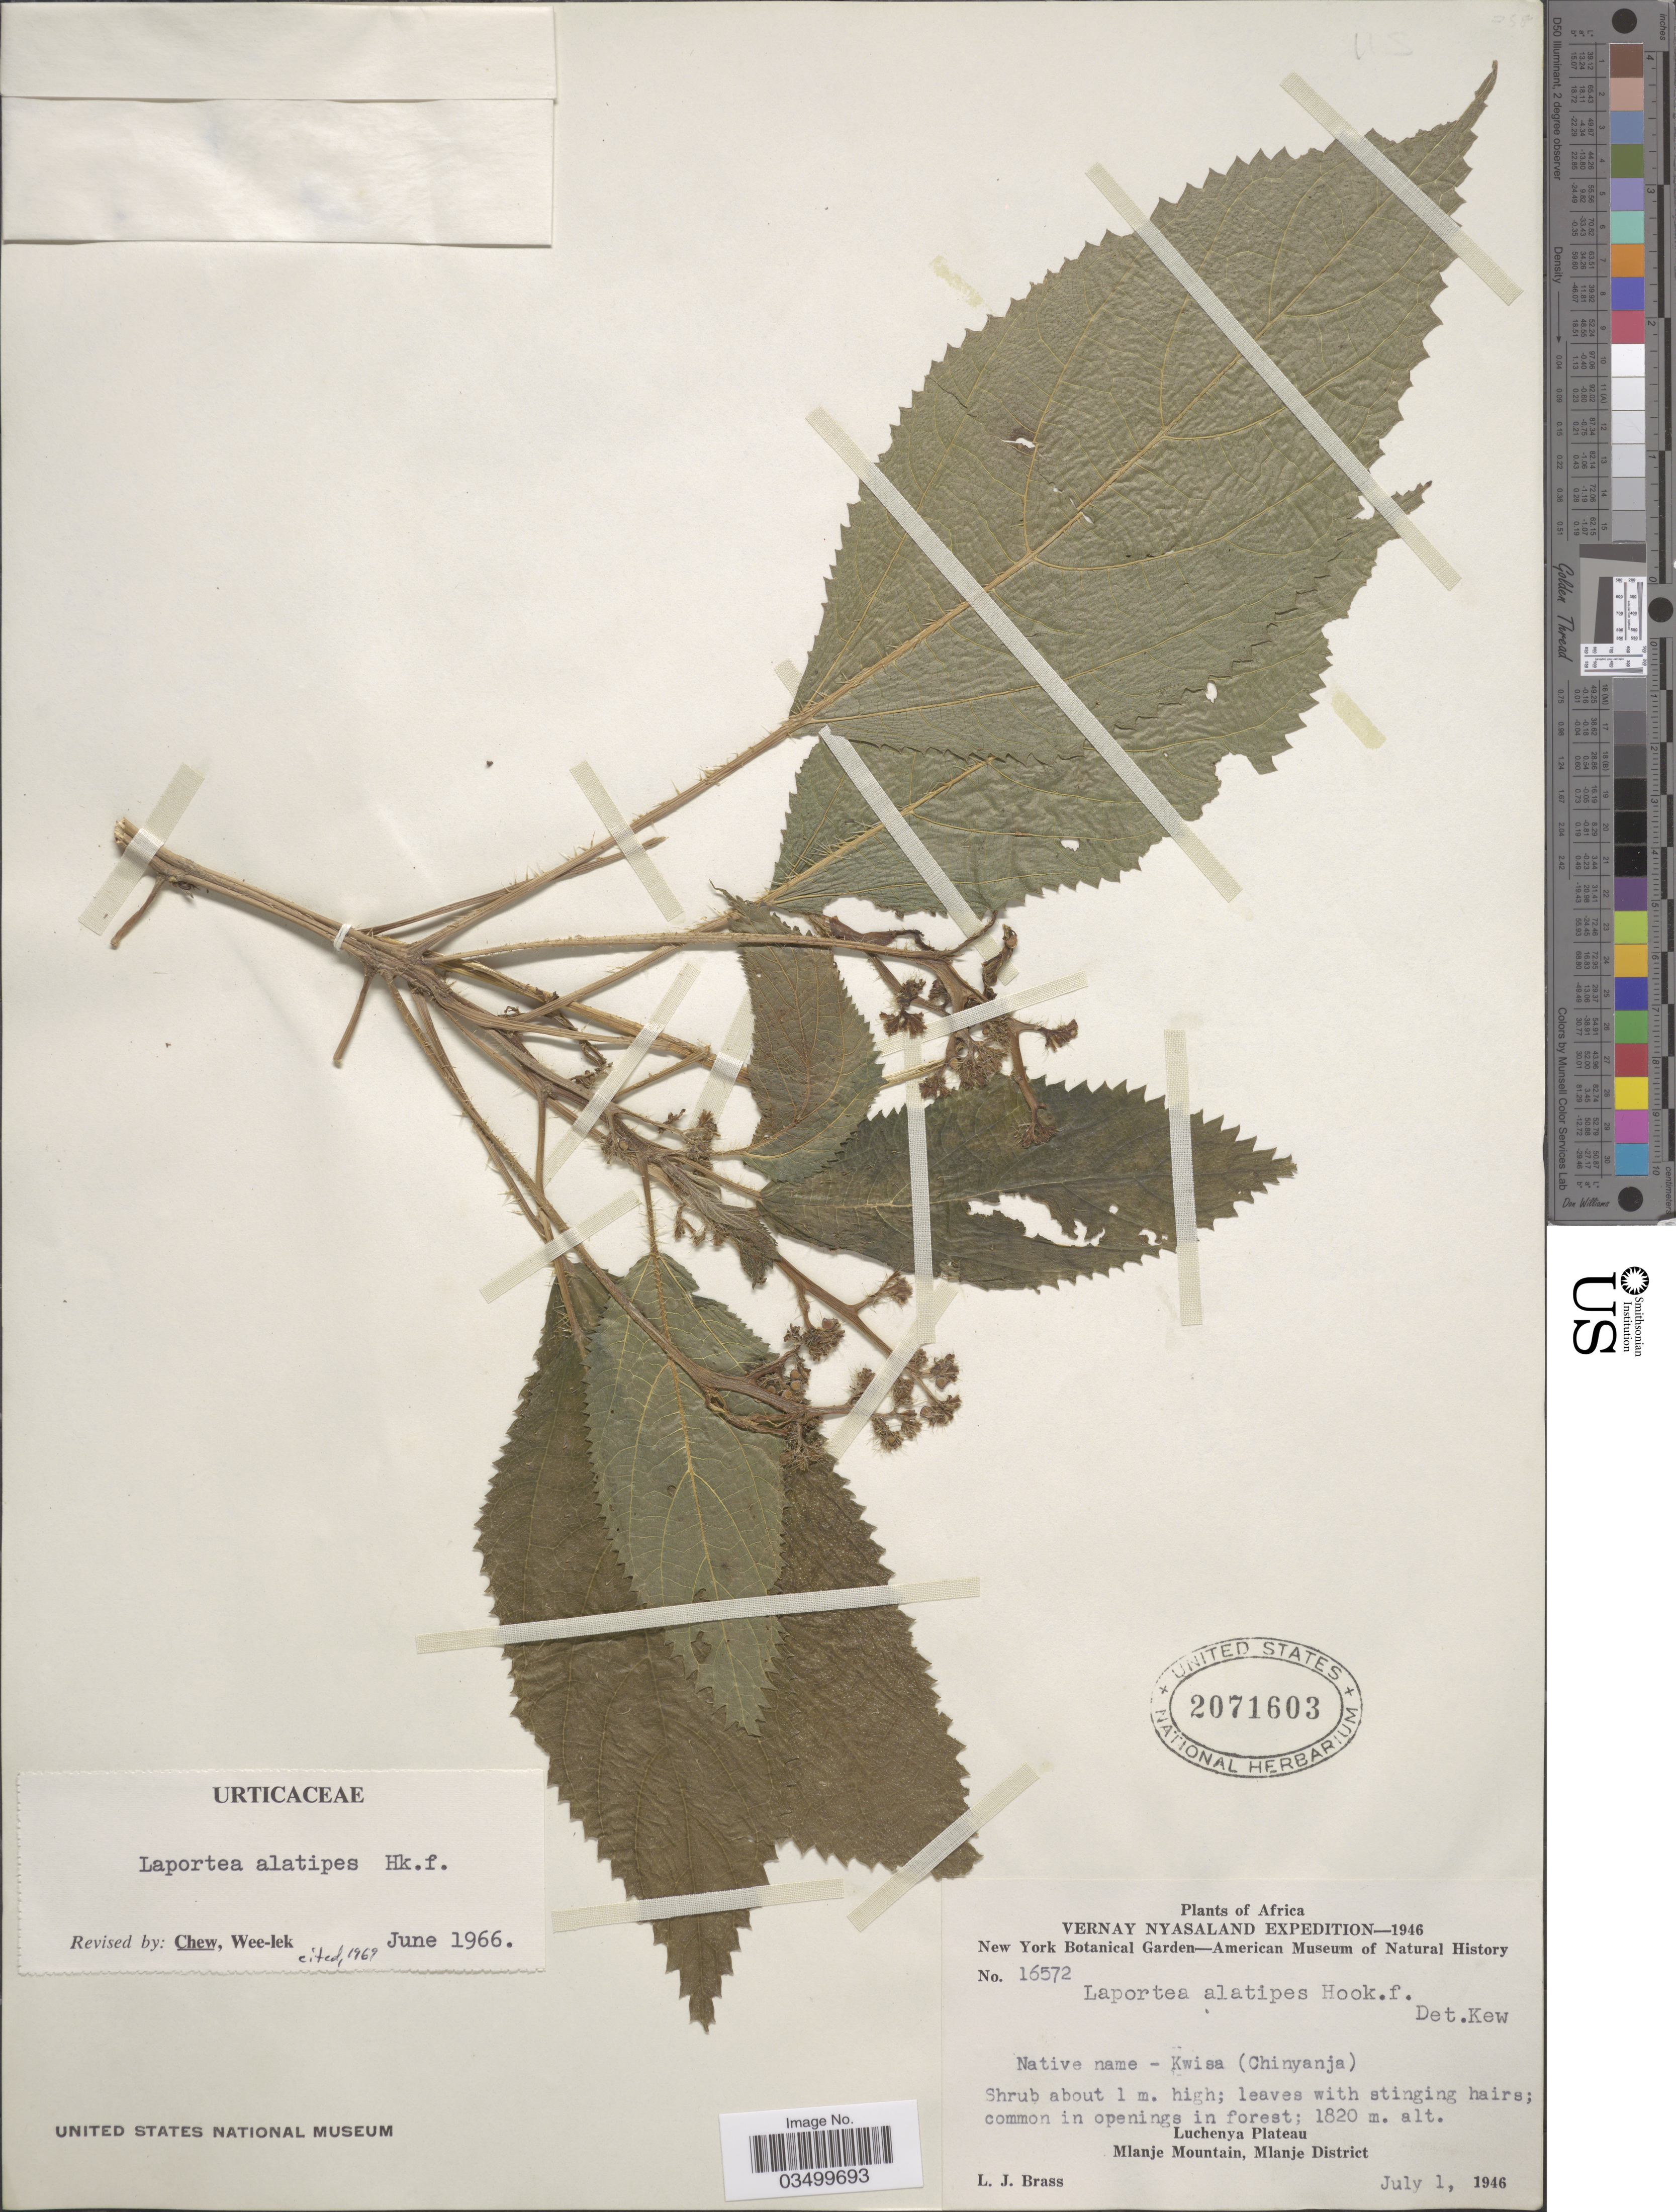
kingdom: Plantae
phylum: Tracheophyta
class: Magnoliopsida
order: Rosales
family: Urticaceae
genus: Laportea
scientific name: Laportea alatipes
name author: Hook. f.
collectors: L. J. Brass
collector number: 16572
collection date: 1946-07-01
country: Malawi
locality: Vernay Nyasaland. Luchenya Plateau. Mlanje Mountain, Mlanje District.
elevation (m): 1820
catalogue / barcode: US 2071603